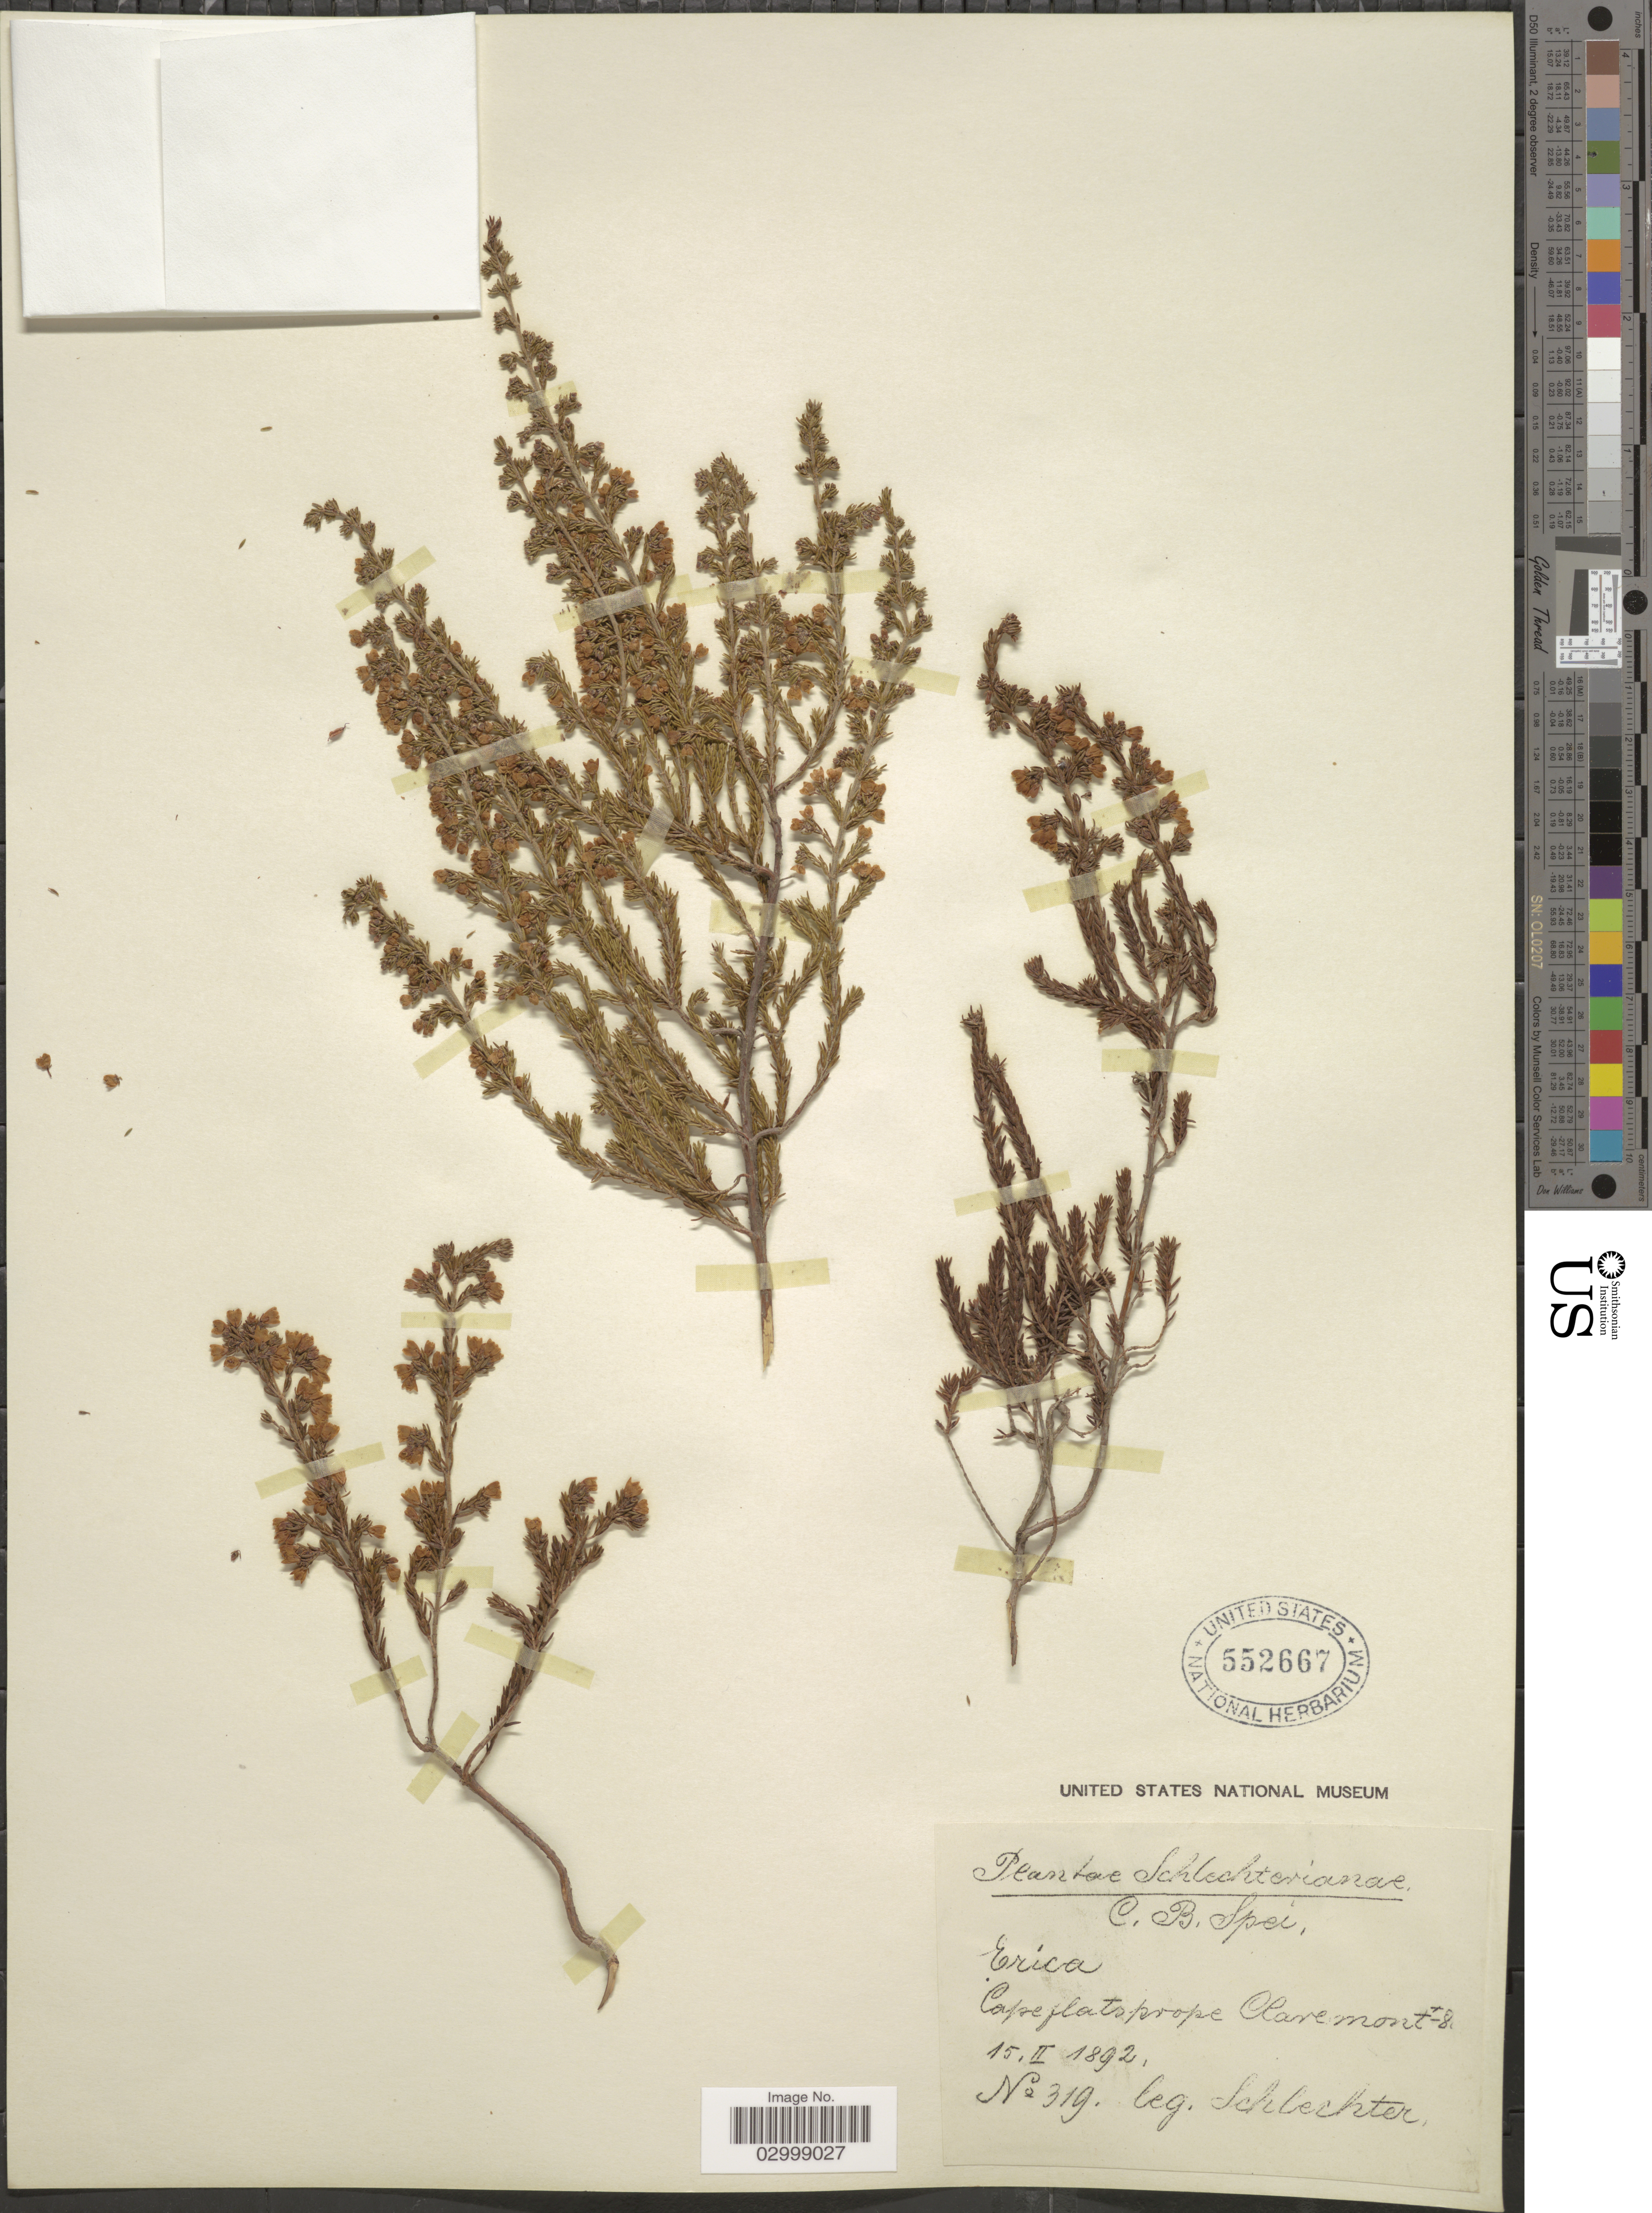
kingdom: Plantae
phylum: Tracheophyta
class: Magnoliopsida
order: Ericales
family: Ericaceae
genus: Erica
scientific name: Erica sp.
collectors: Schlechter, --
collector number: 319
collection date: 1892-02-15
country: South Africa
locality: C. B. Spei, Cape flats prope Claremont.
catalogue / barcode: US 552667